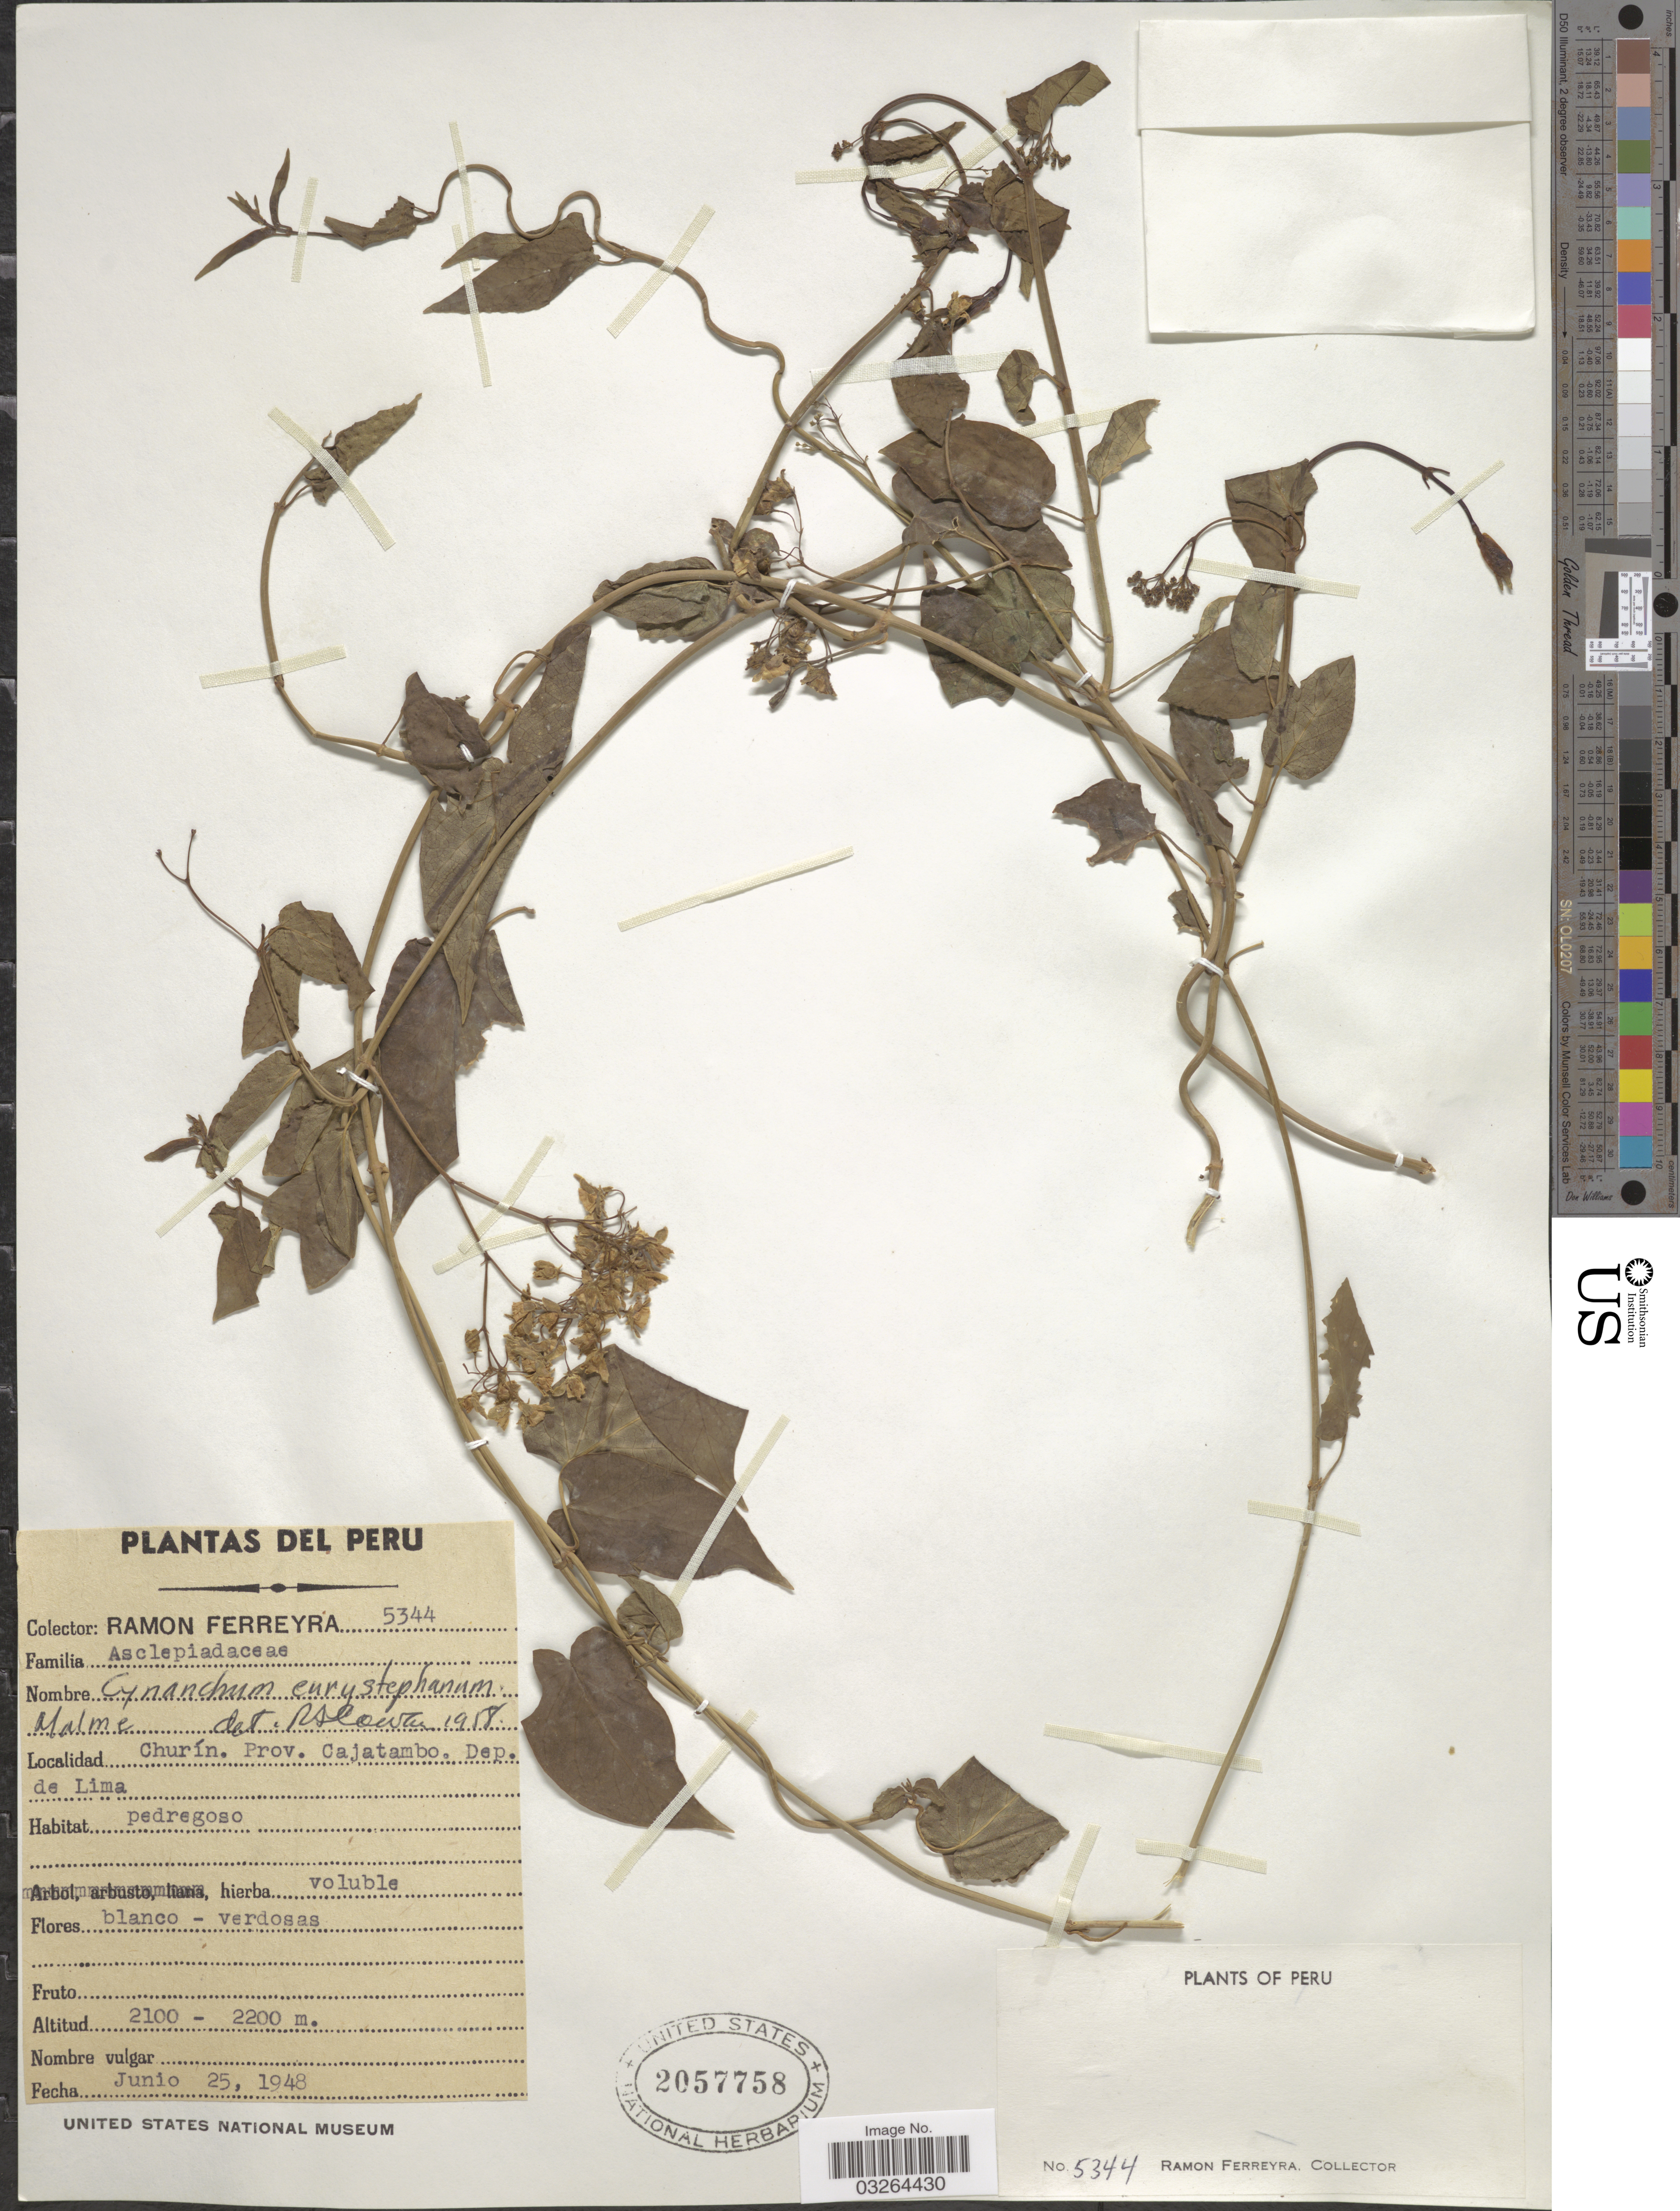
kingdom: Plantae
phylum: Tracheophyta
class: Magnoliopsida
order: Gentianales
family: Apocynaceae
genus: Cynanchum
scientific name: Cynanchum eurystephanum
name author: Malme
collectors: R. A. Ferreyra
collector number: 5344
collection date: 1948-06-25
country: Peru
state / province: Lima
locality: Churín. Prov. Cajatambo. Dep. de Lima.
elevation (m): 2100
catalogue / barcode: US 2057758